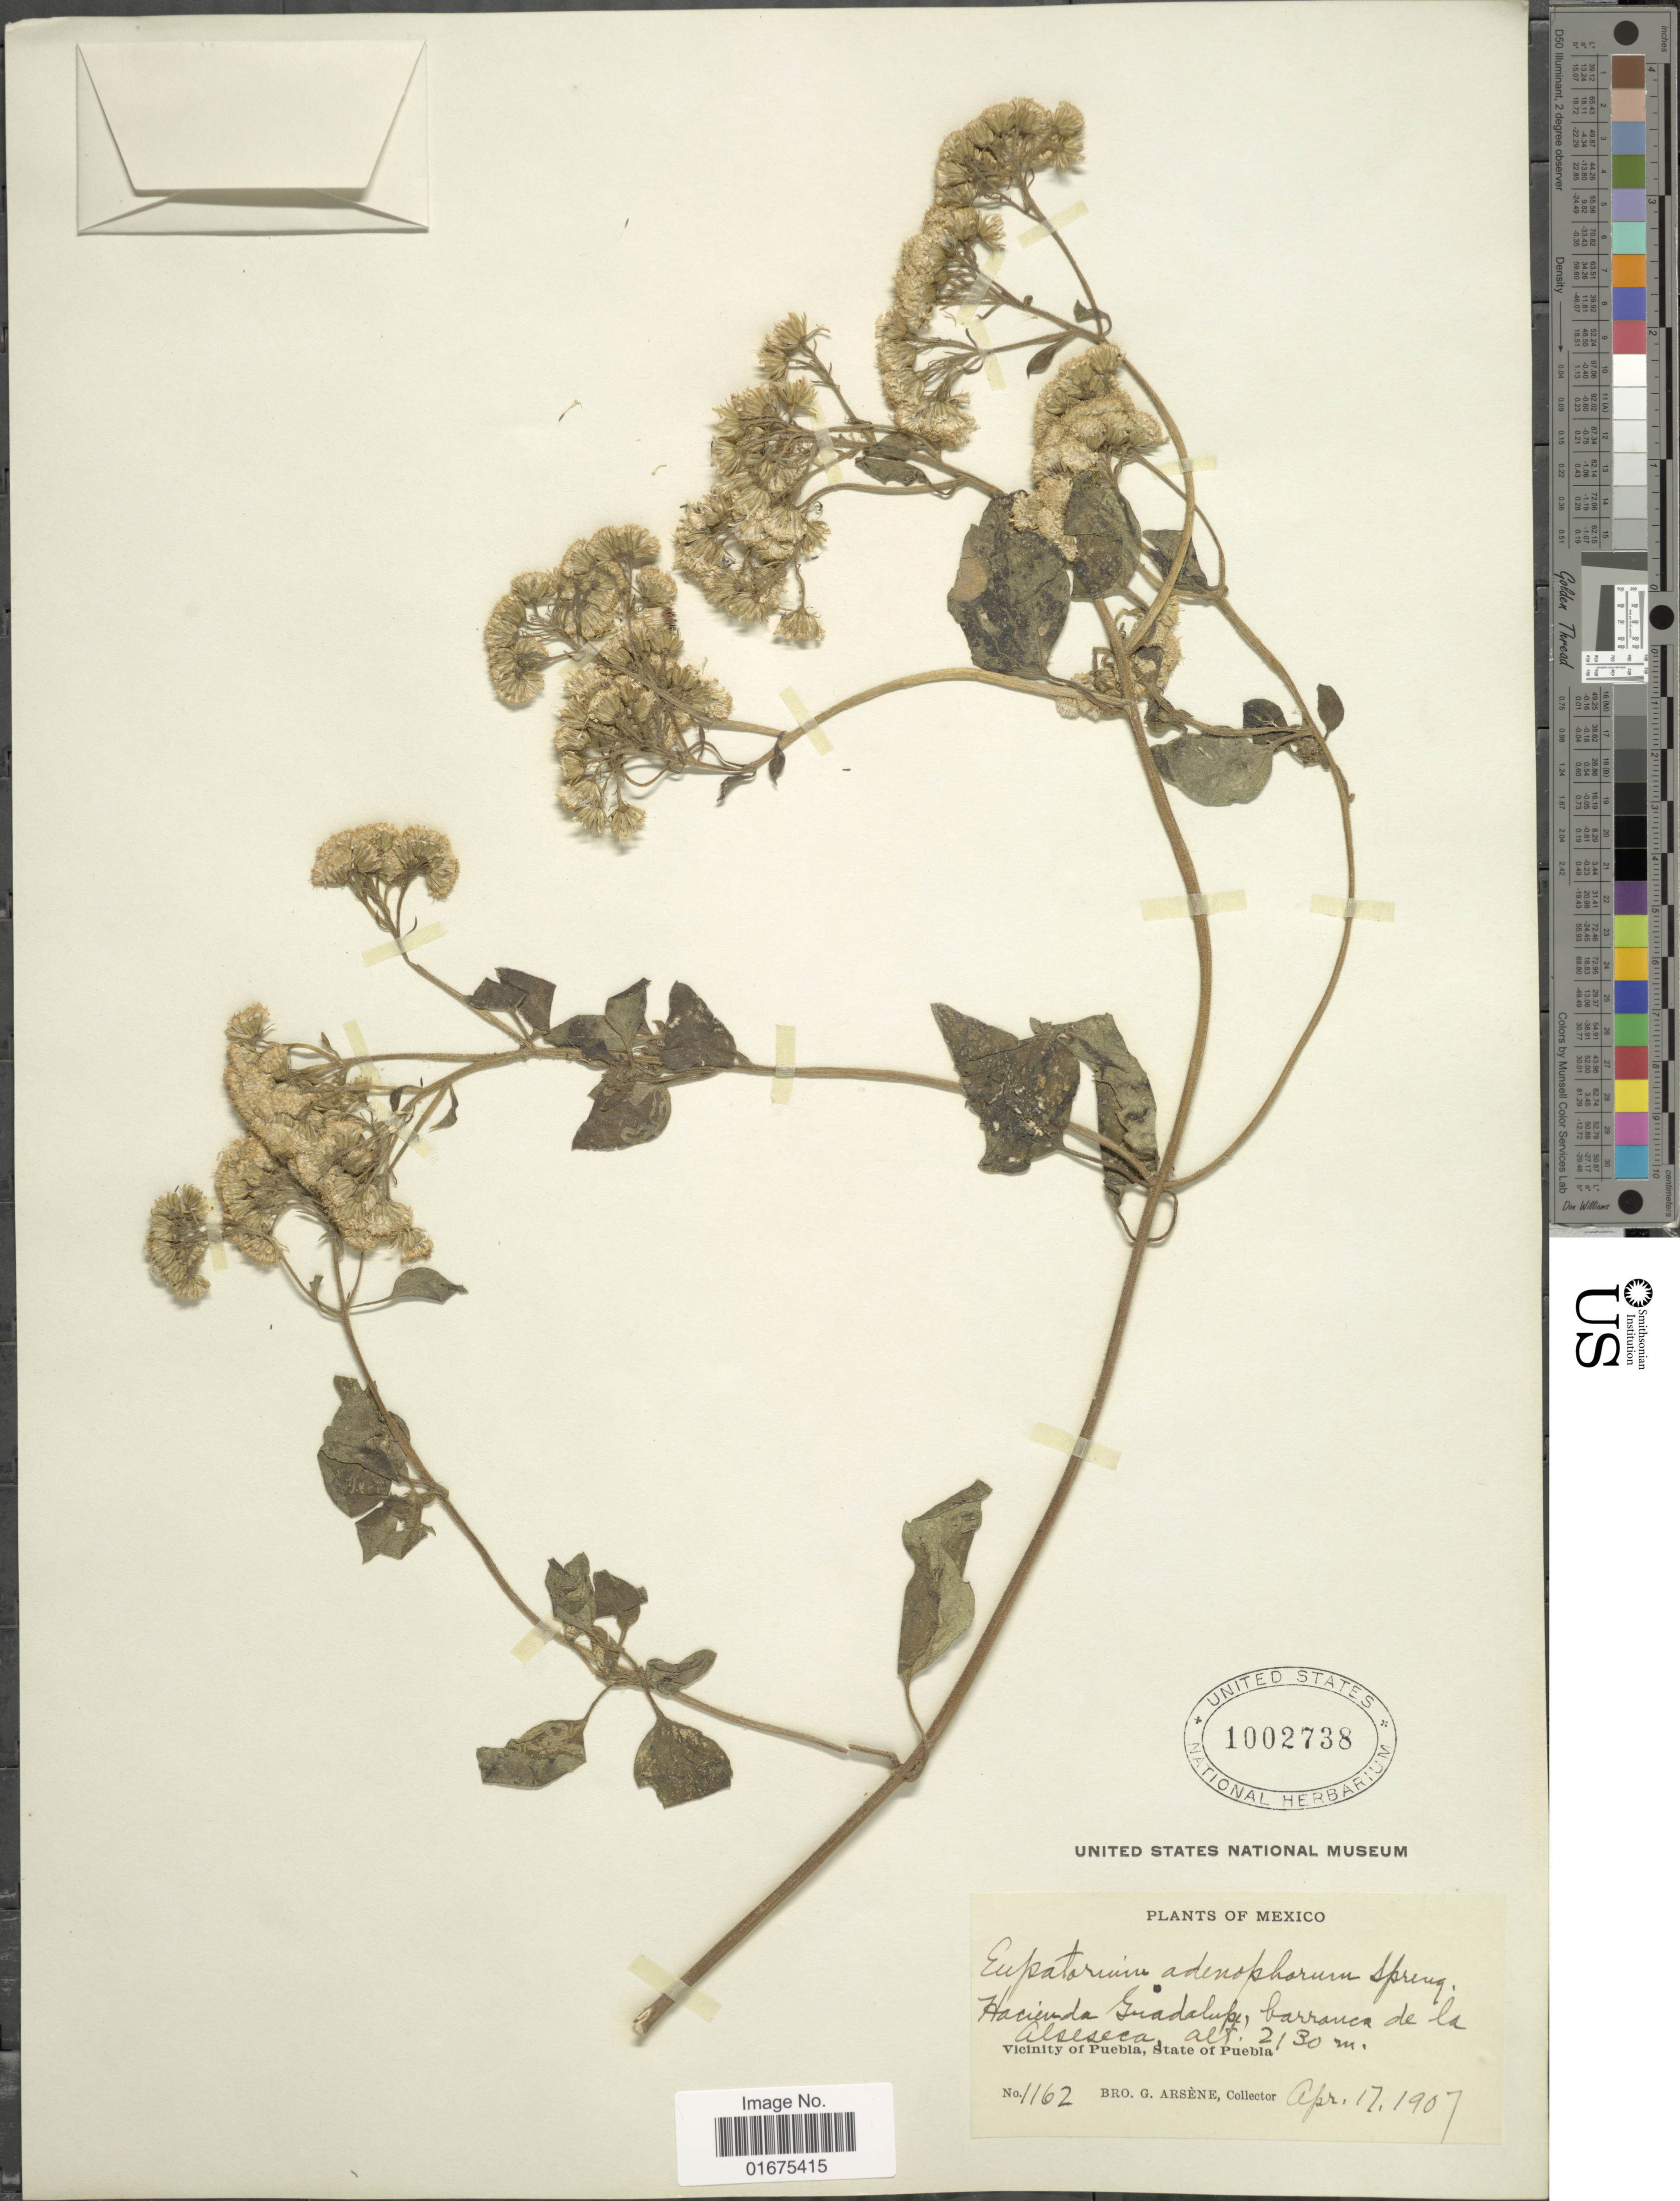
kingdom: Plantae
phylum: Tracheophyta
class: Magnoliopsida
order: Asterales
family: Asteraceae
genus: Ageratina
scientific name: Ageratina adenophora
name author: (Spreng.) R.M. King & H. Rob.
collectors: Bro. G. Arsène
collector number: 1162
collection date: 1907-04-17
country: Mexico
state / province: Puebla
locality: Hacienda Guadalupe, barranca de la Alseseca, Vicinity of Puebla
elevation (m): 2130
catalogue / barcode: US 1002738